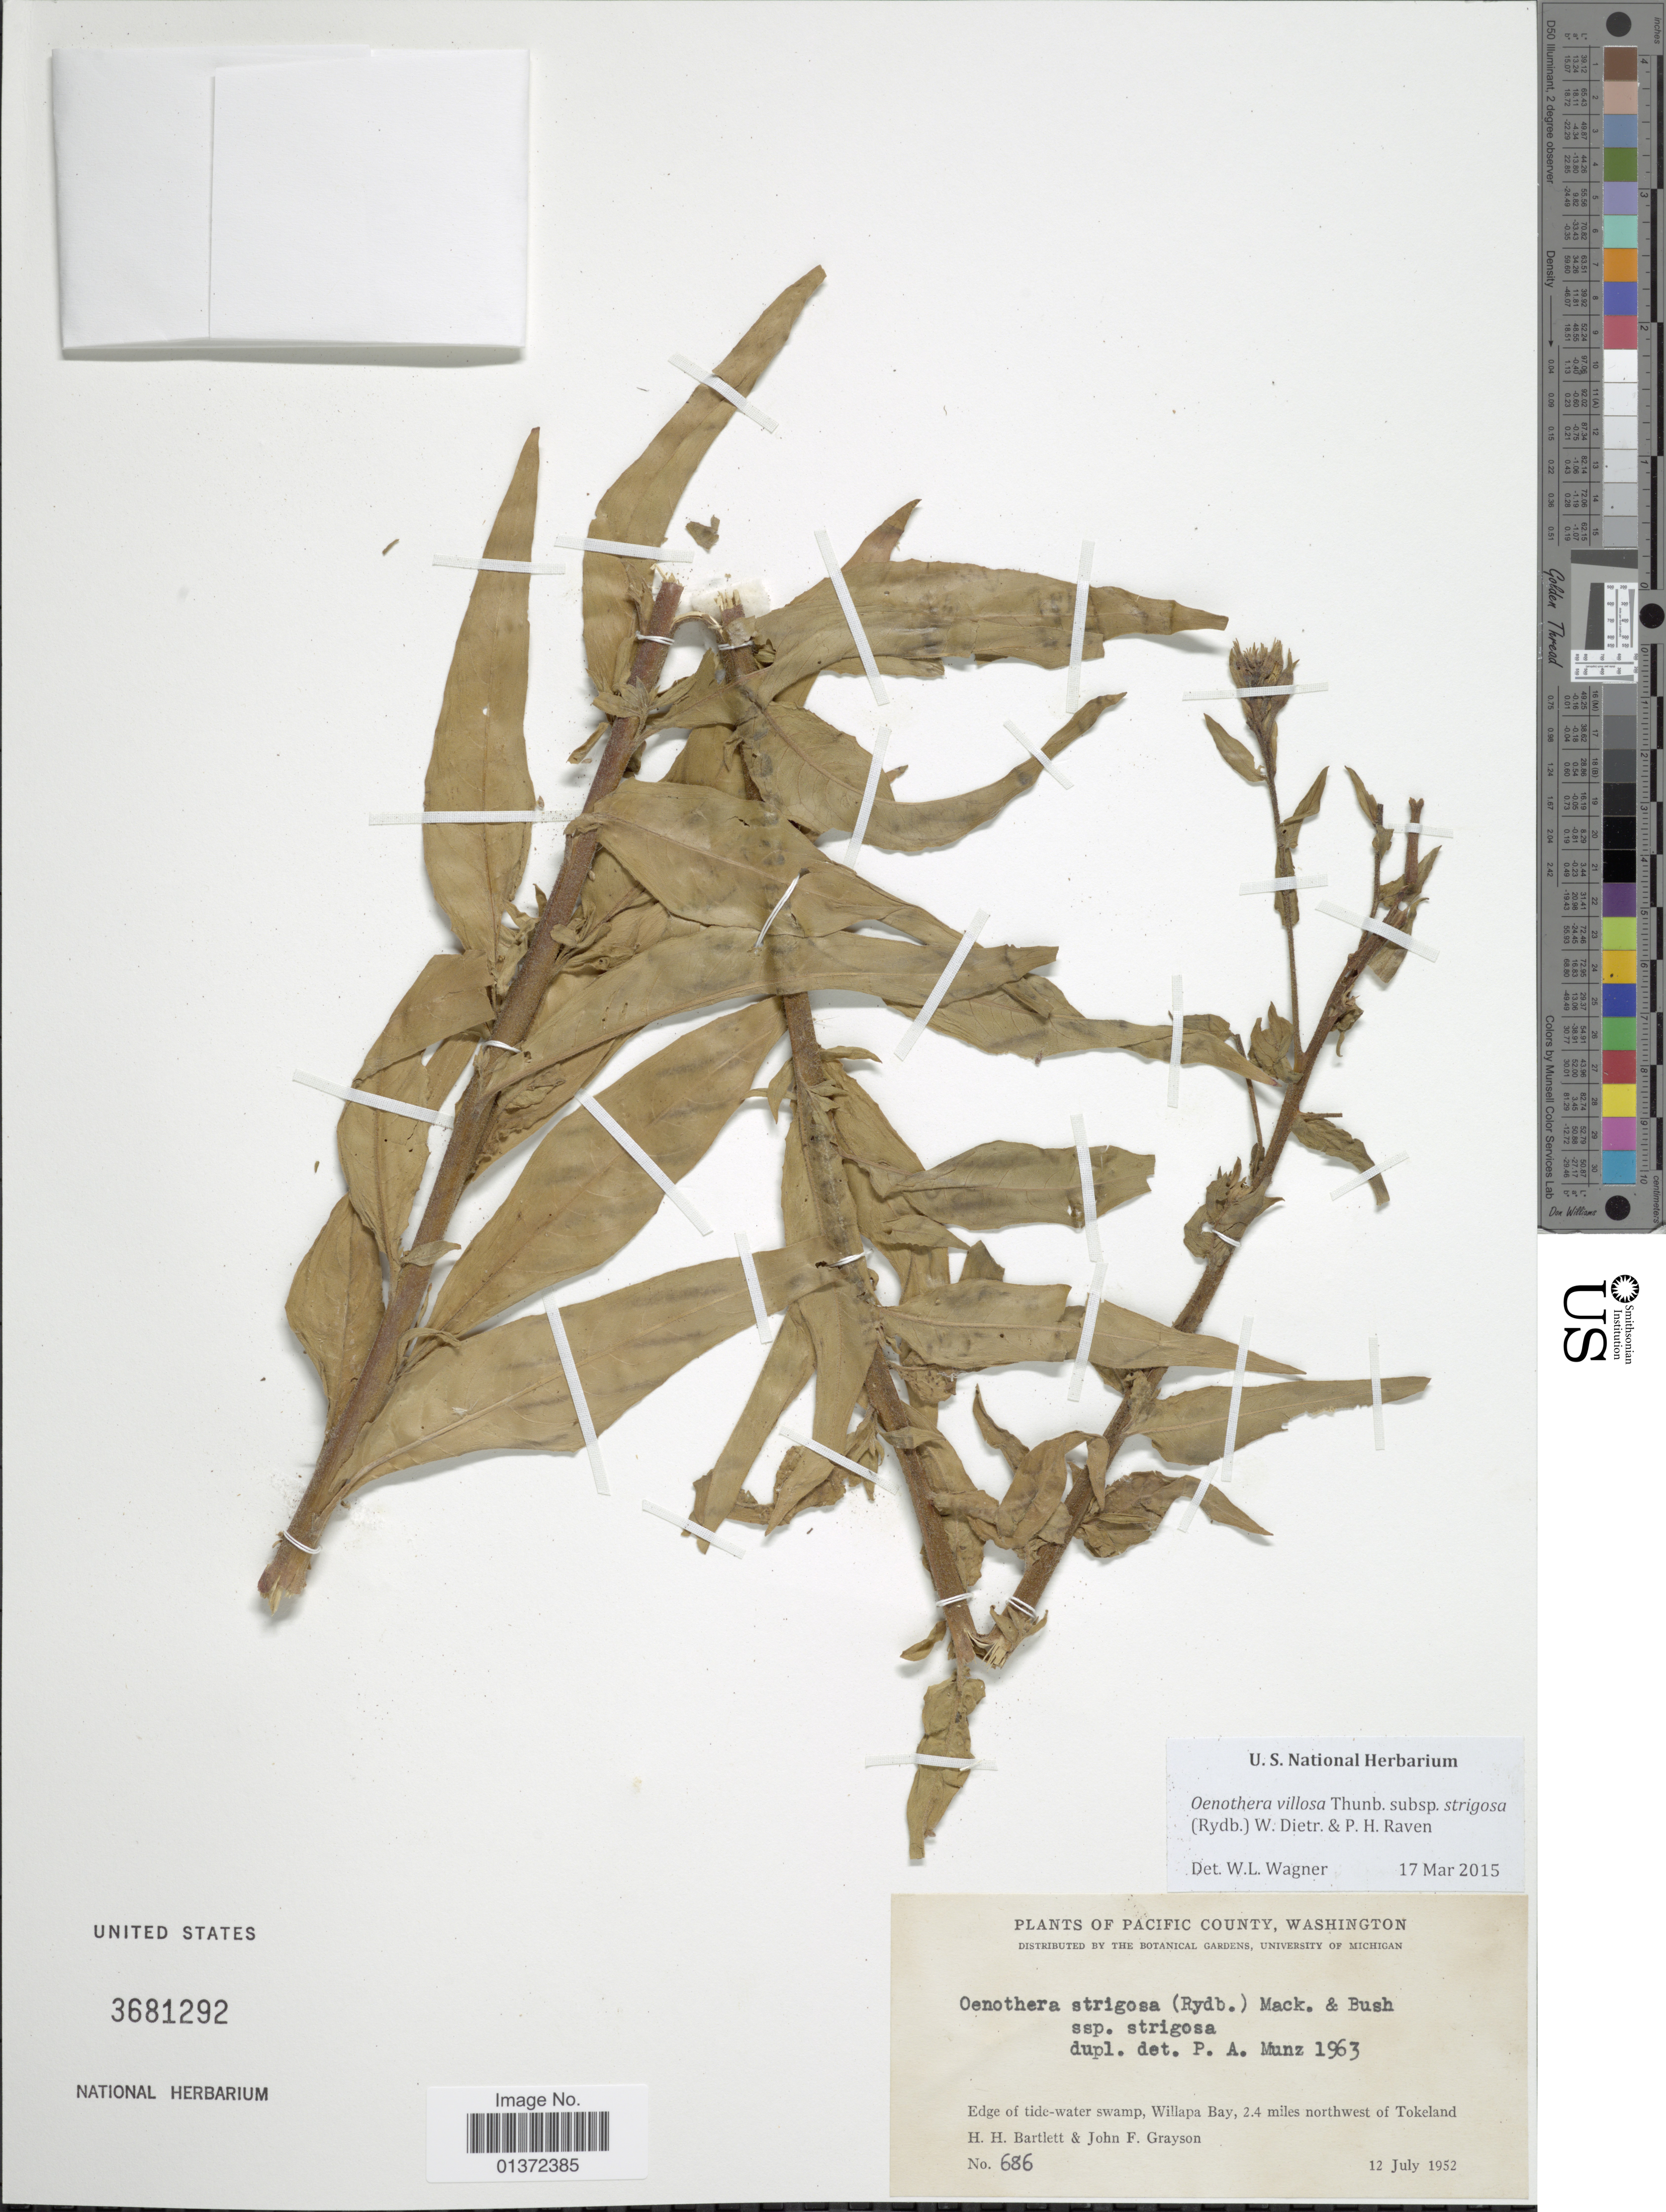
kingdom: Plantae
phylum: Tracheophyta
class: Magnoliopsida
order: Myrtales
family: Onagraceae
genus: Oenothera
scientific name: Oenothera villosa subsp. strigosa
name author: (Rydb.) W. Dietr. & P.H. Raven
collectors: H. H. Bartlett & J. Grayson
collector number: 686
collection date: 1952-07-12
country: United States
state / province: Washington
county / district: Pacific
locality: Pacific County, edge of tide-water swamp, Willapa Bay, 2.4 miles northwest of Tokeland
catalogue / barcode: US 3681292